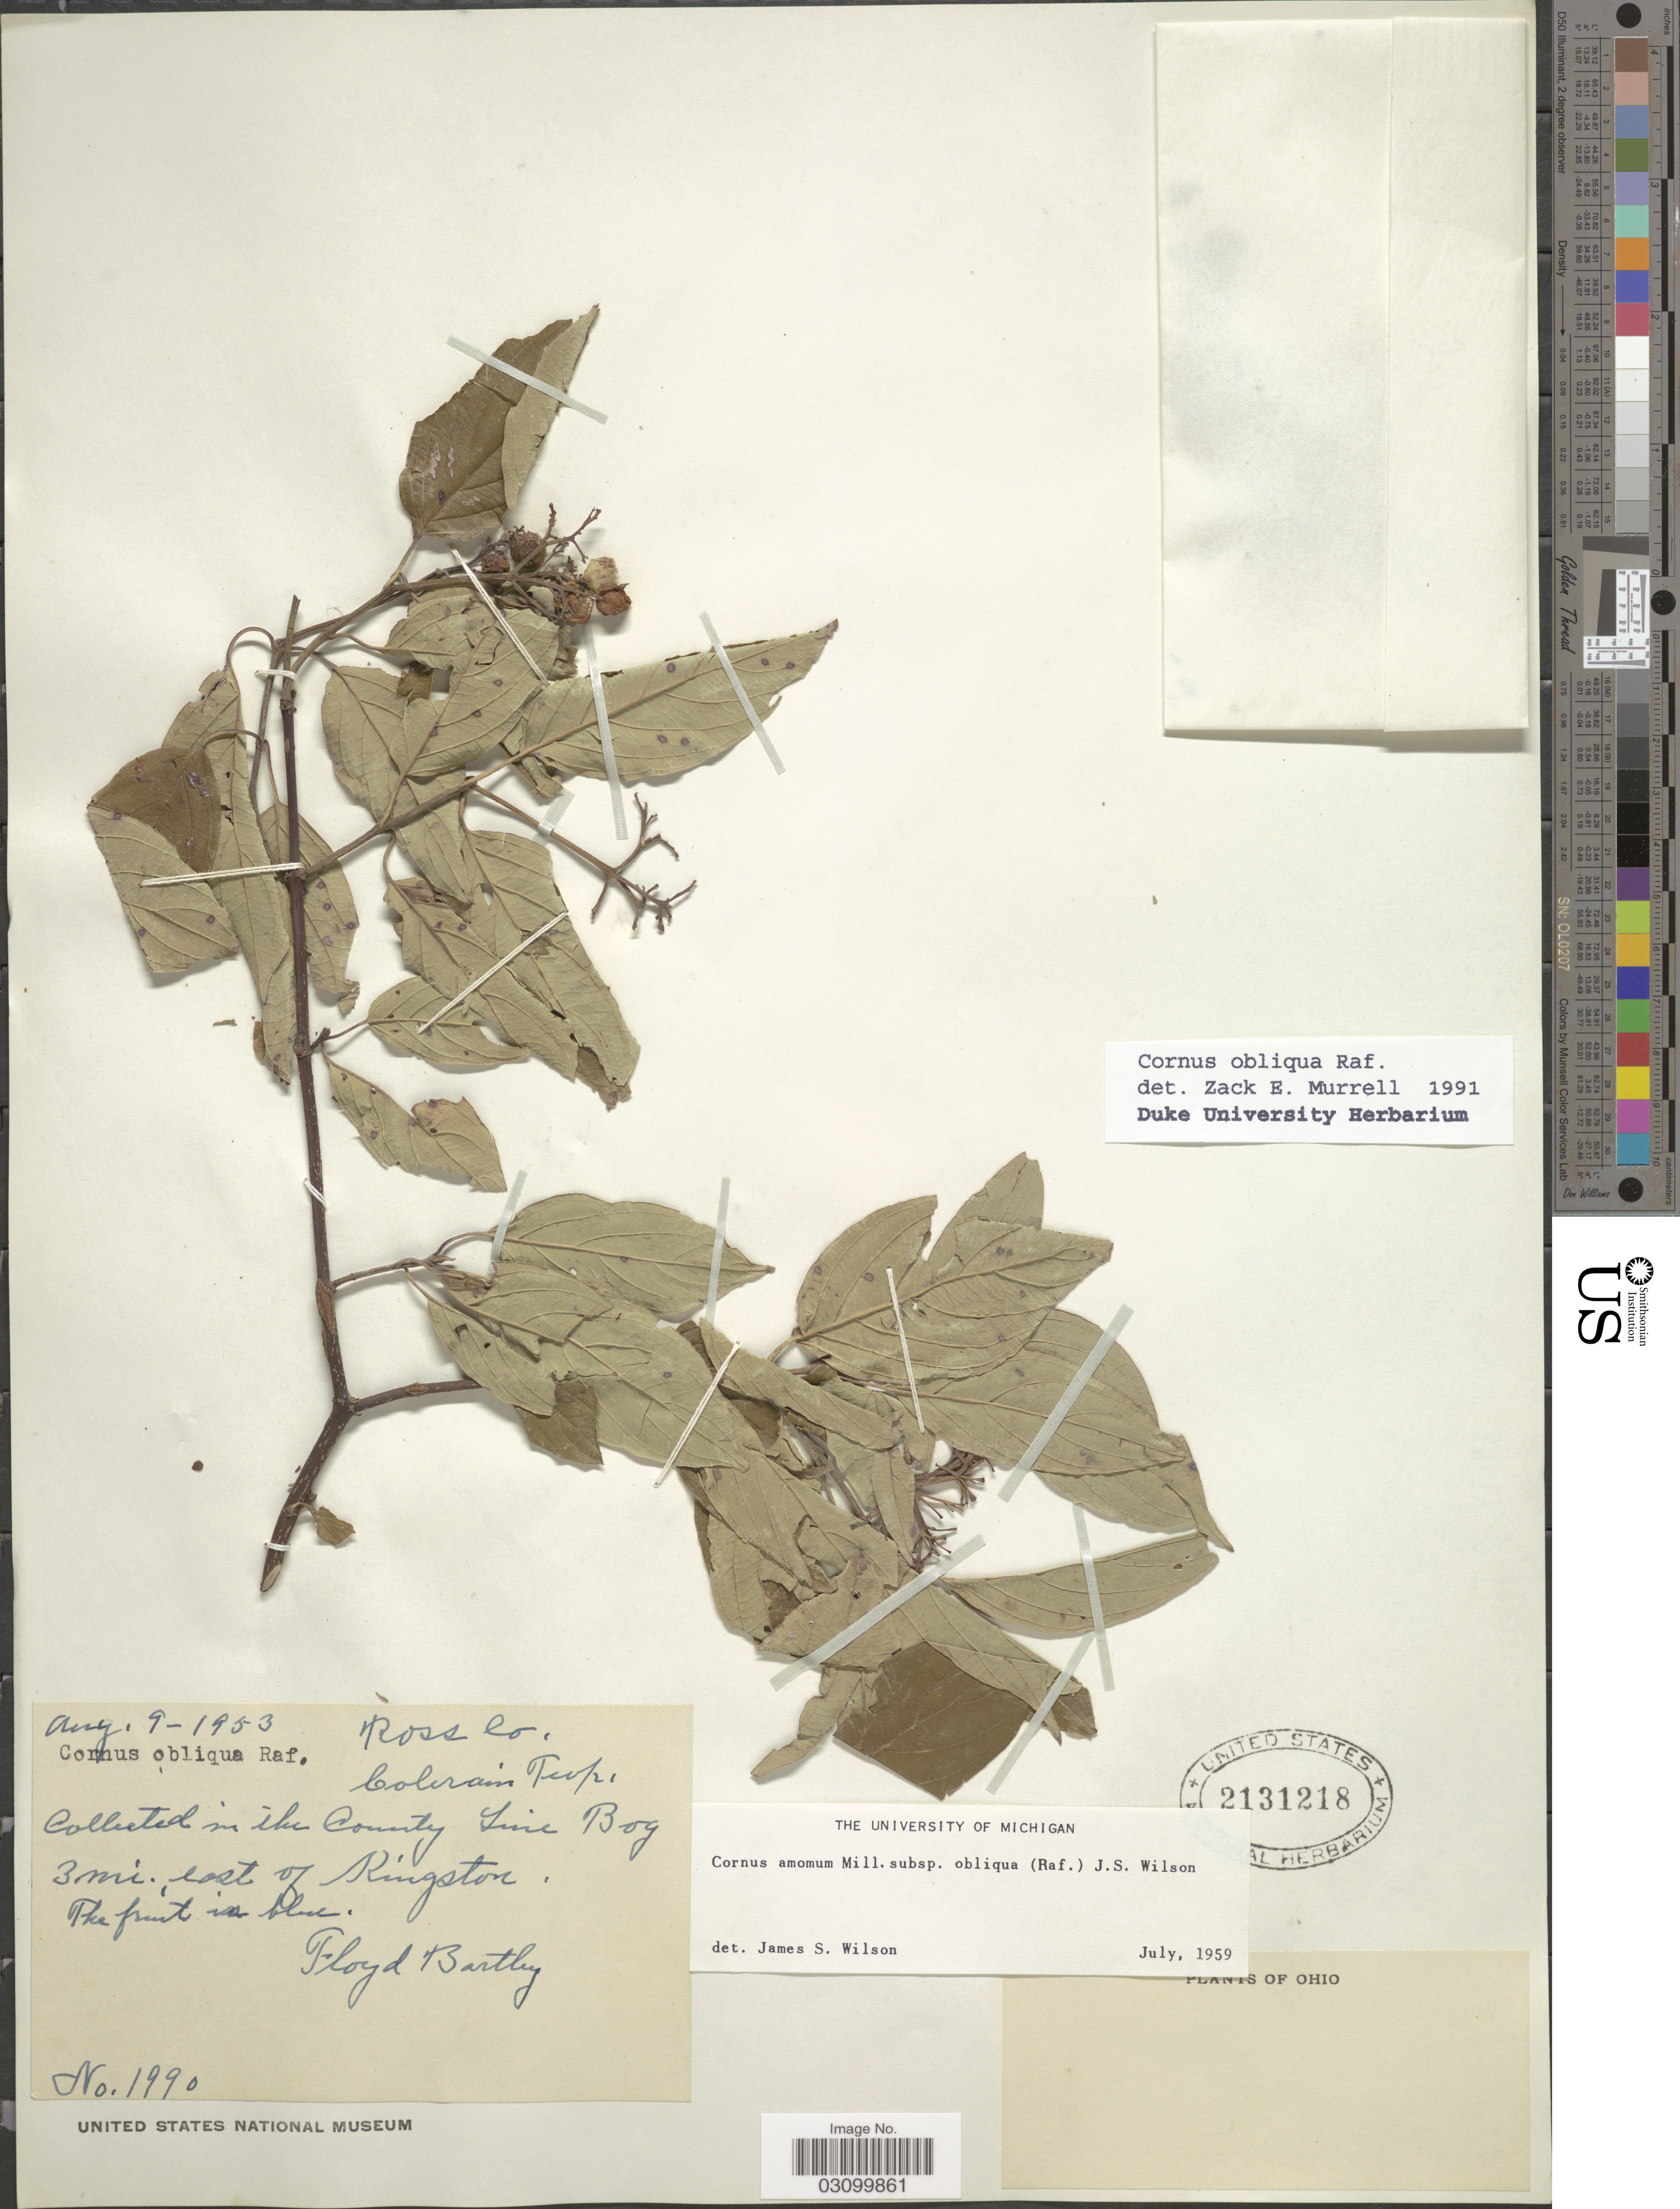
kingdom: Plantae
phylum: Tracheophyta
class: Magnoliopsida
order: Cornales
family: Cornaceae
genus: Cornus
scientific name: Cornus obliqua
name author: Raf.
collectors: F. Bartley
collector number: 1990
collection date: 1953-08-09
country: United States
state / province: Ohio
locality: Ross Co. Colerain Twp. In the County Line Bog 3 mi. east of Kingston.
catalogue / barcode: US 2131218